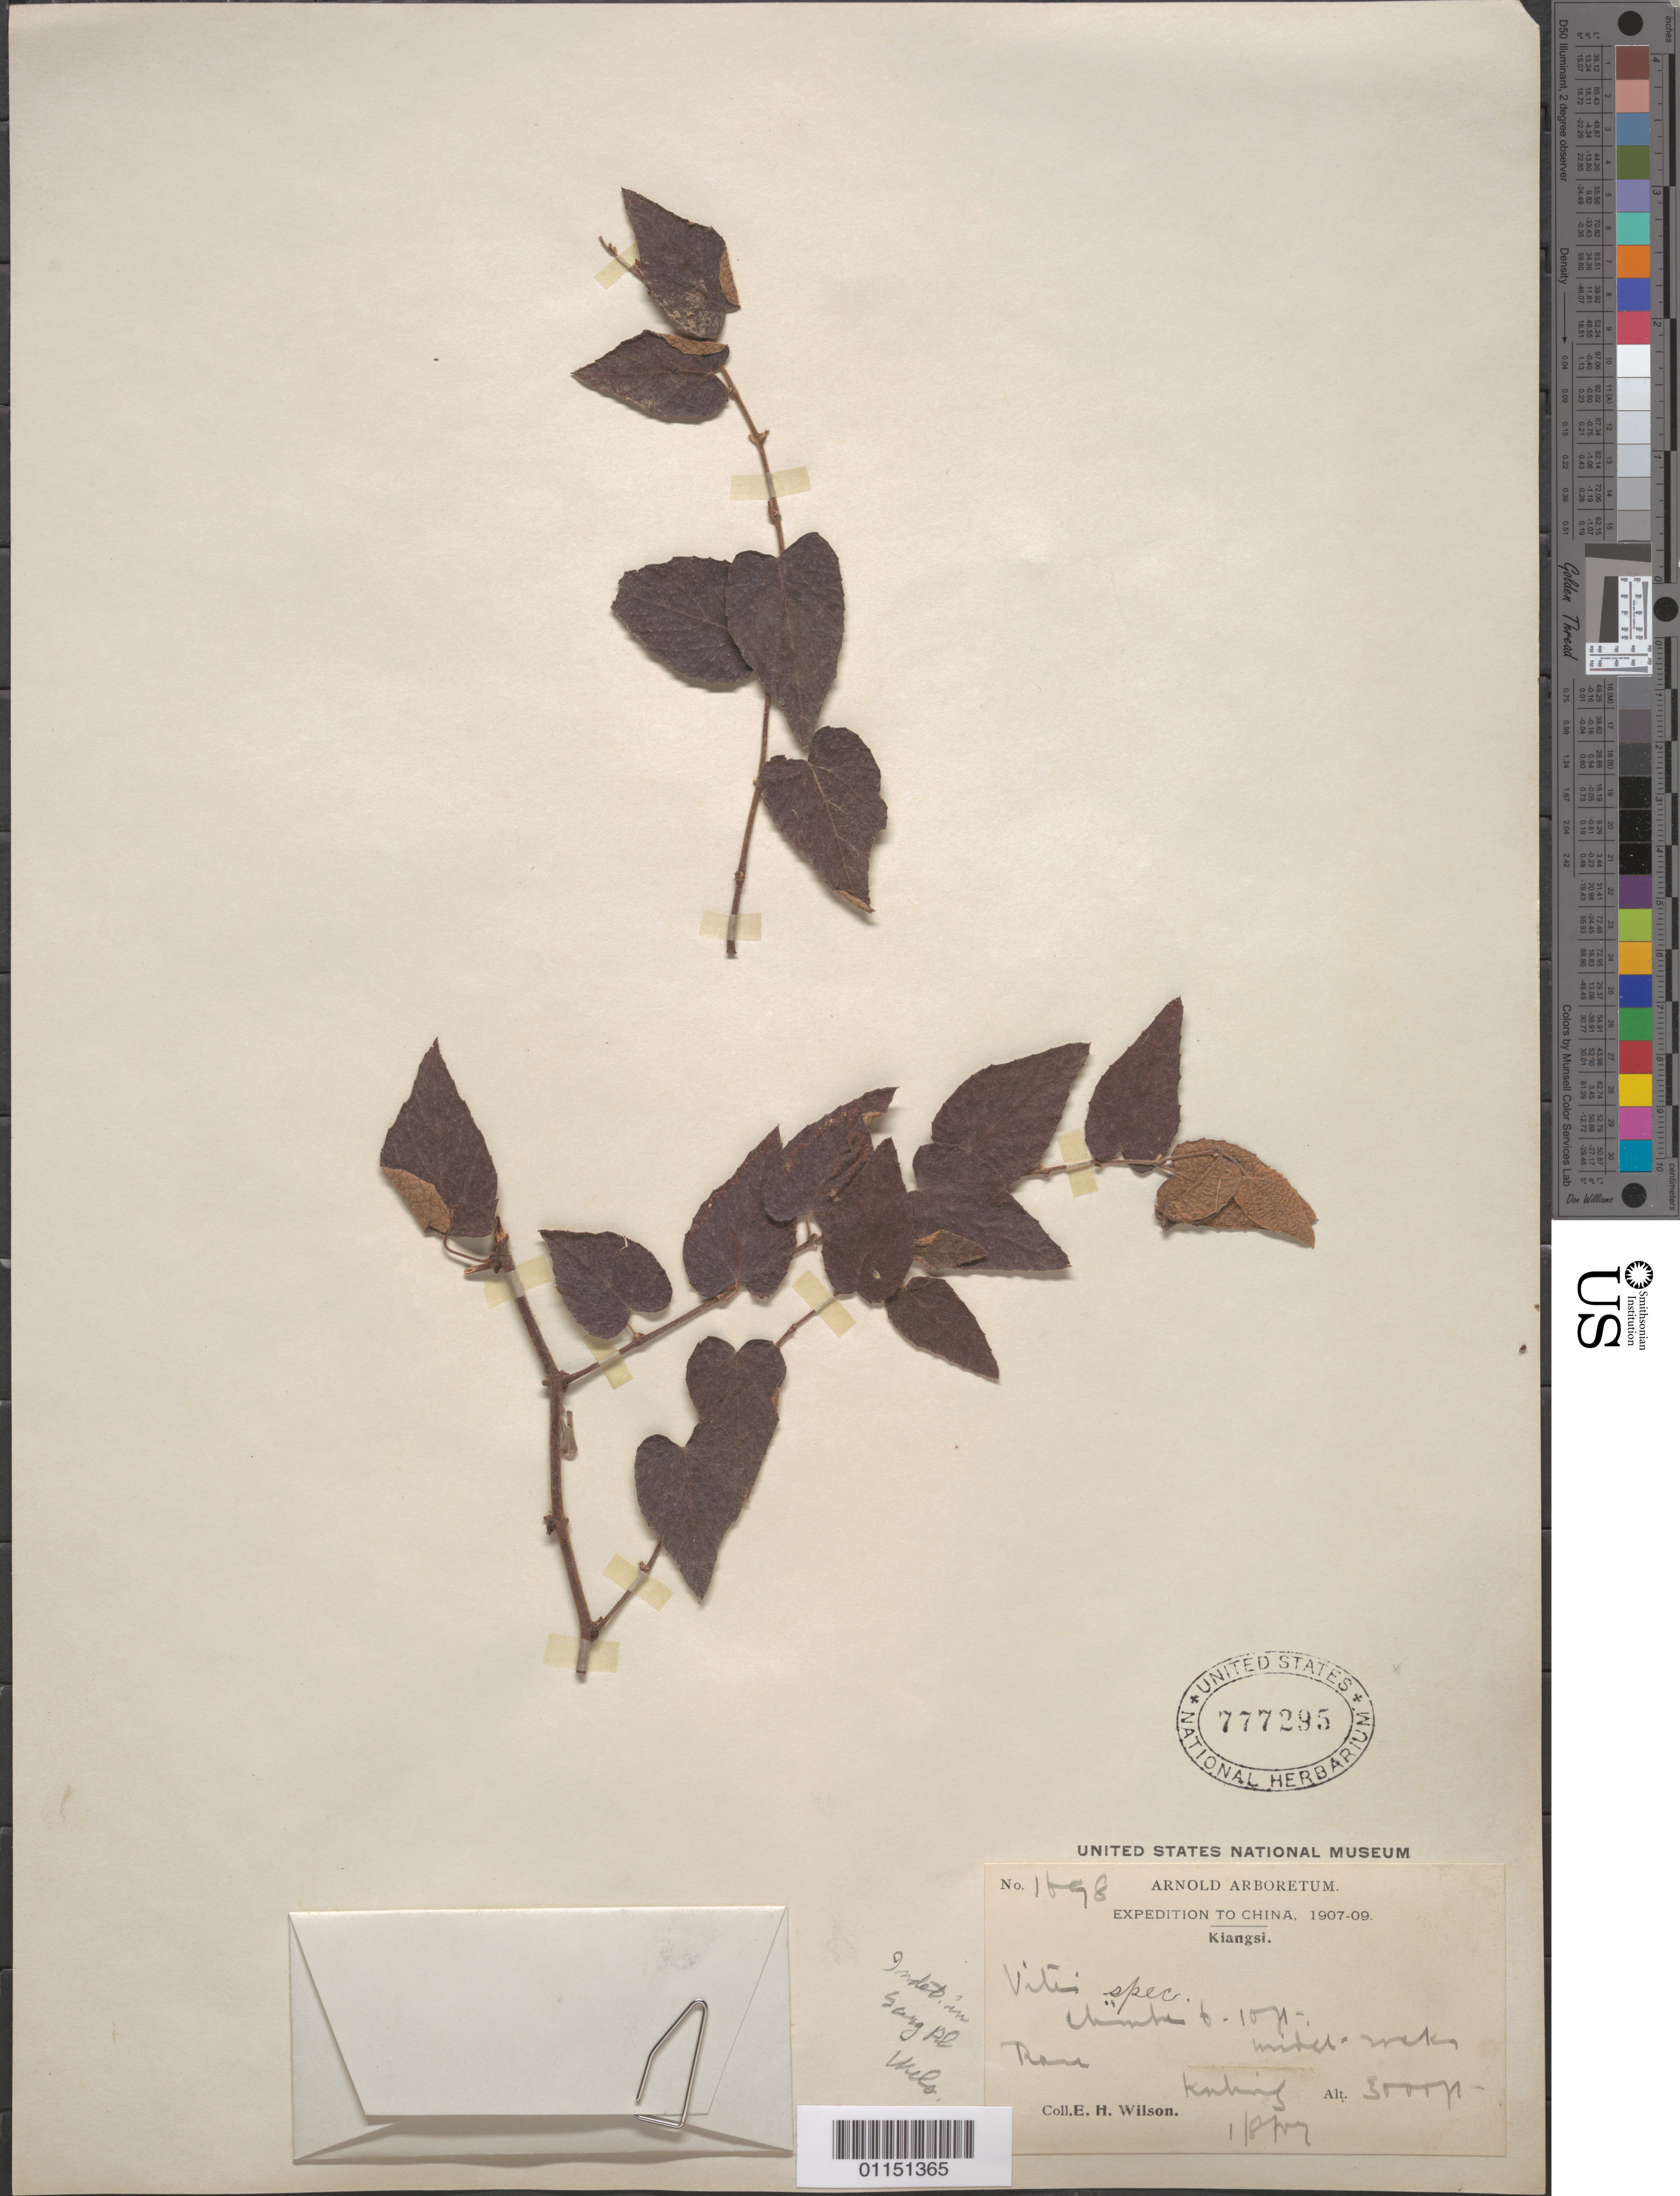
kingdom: Plantae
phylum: Tracheophyta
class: Magnoliopsida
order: Vitales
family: Vitaceae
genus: Vitis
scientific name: Vitis sp.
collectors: E. H. Wilson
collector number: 1698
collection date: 1909-08-01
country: China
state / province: Jiangxi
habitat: Climber. Rare.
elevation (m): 914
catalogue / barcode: US 777295